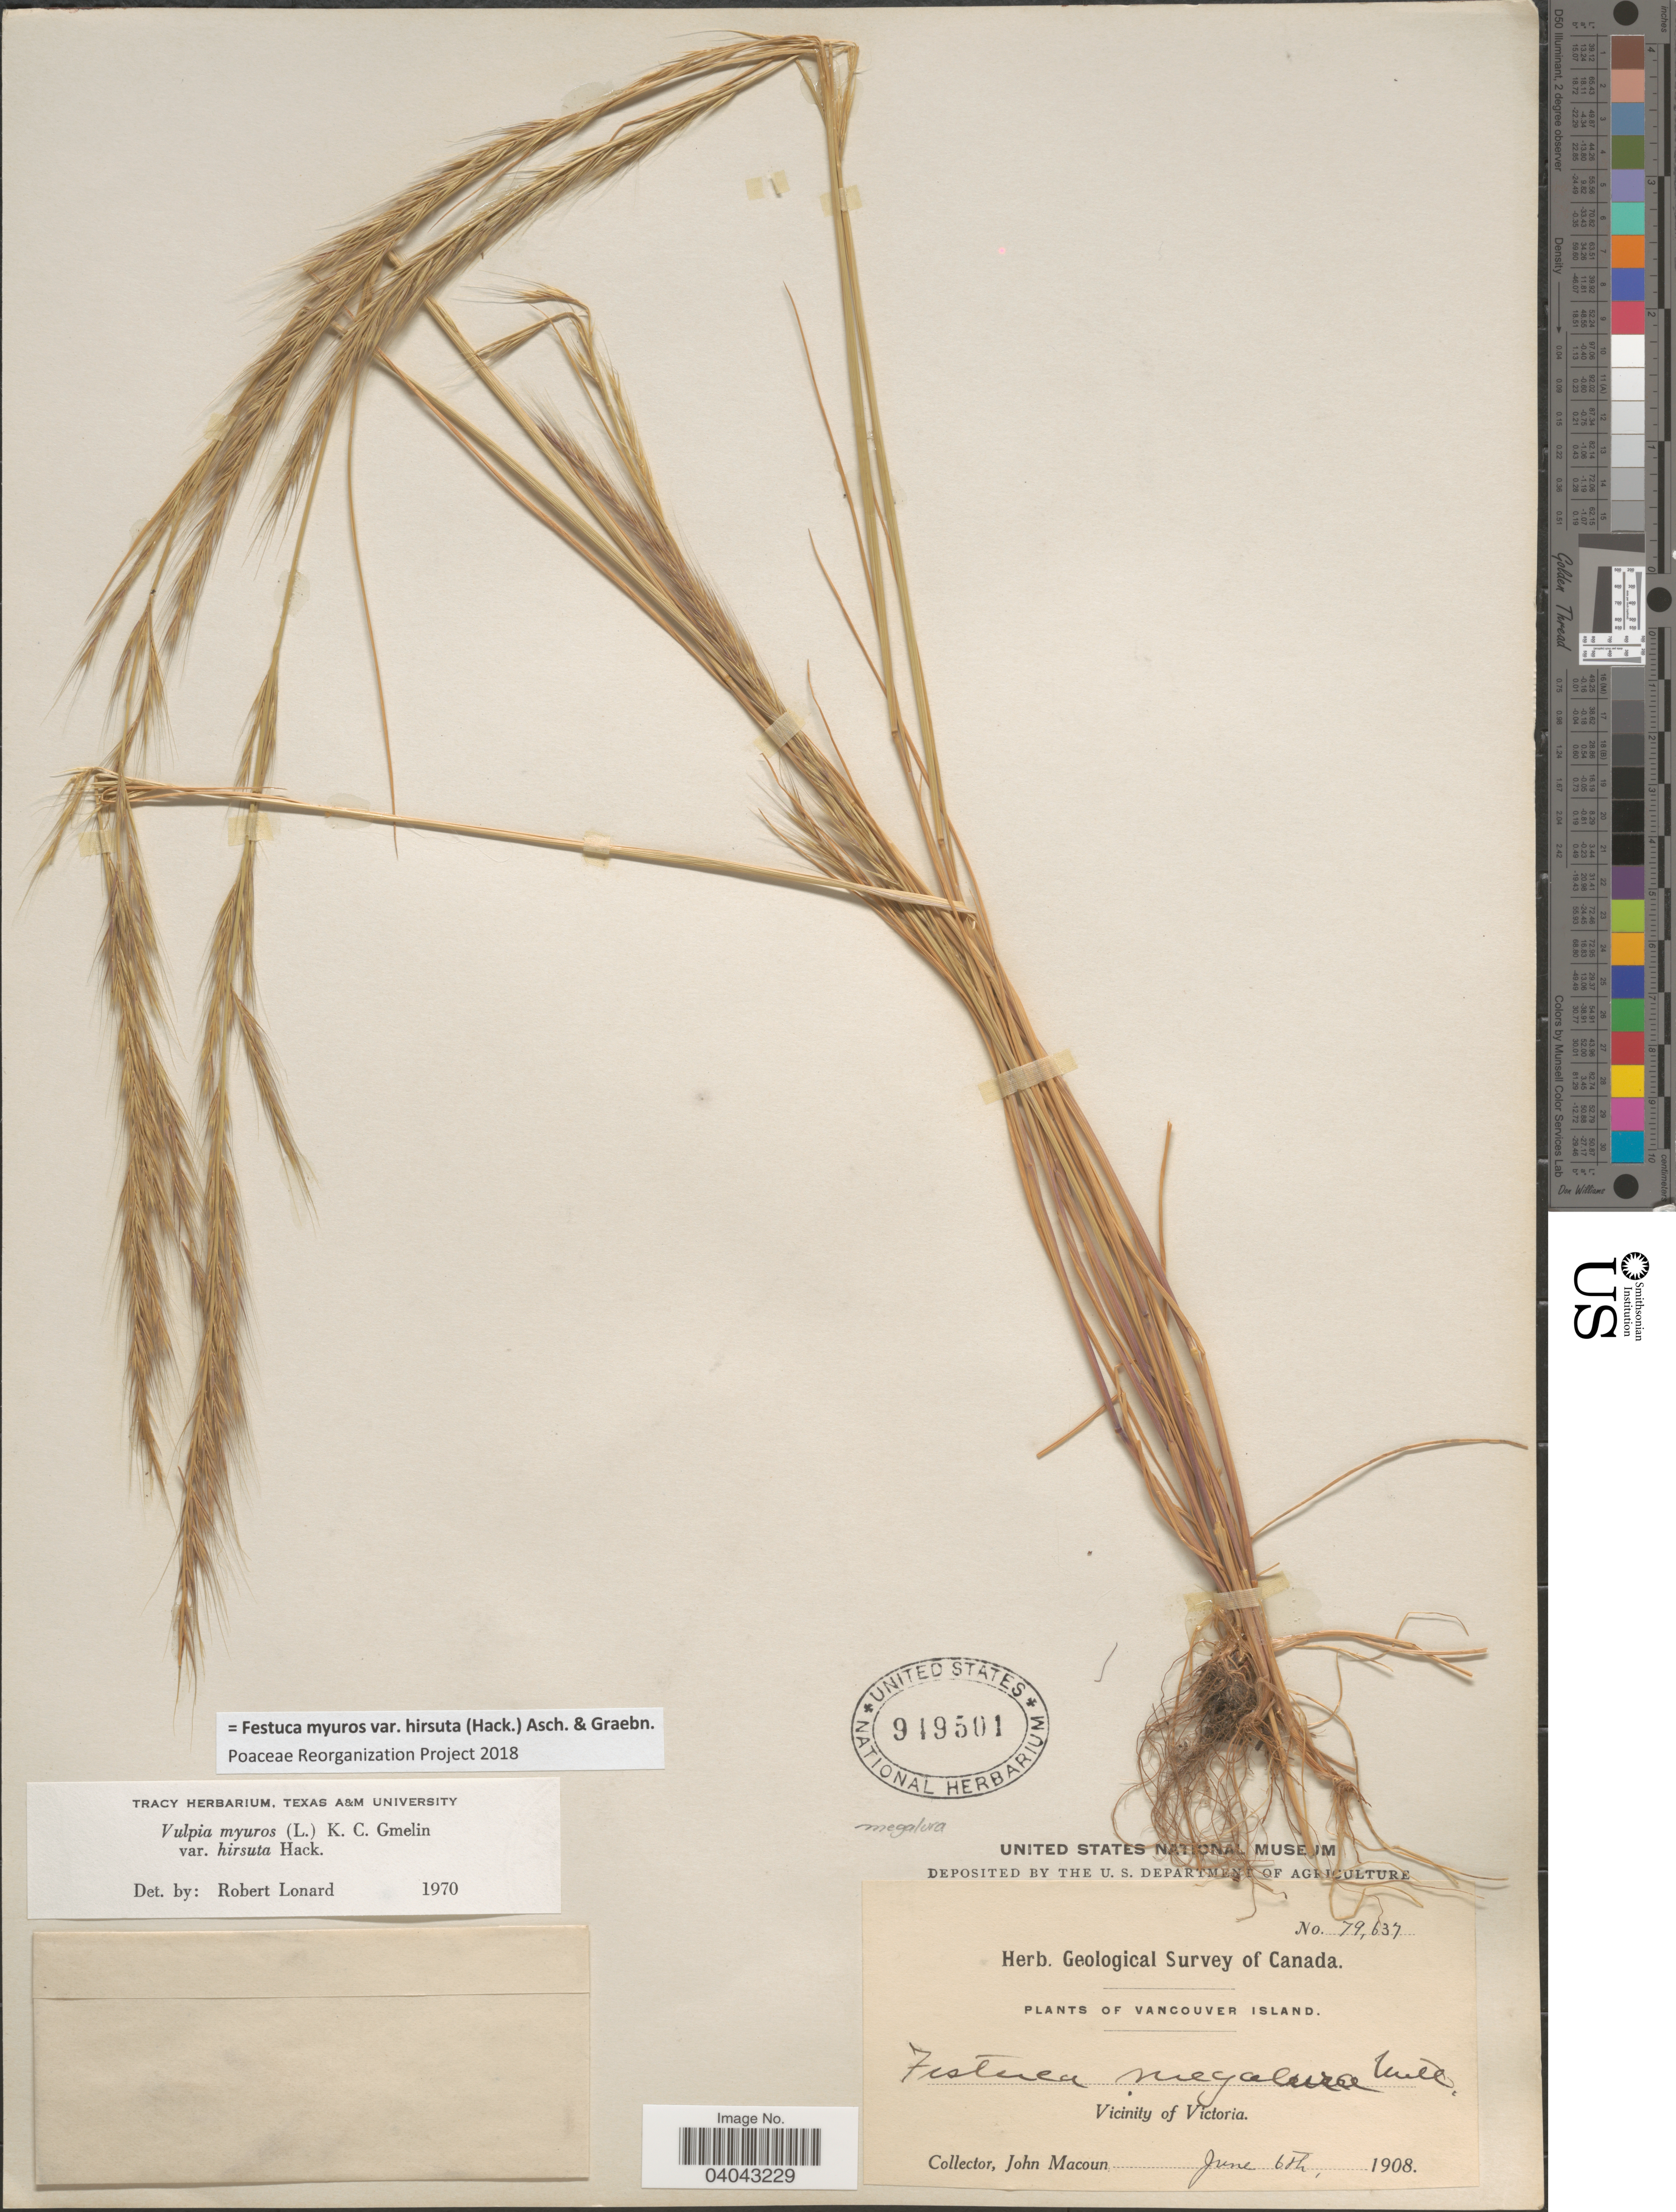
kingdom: Plantae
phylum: Tracheophyta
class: Liliopsida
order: Poales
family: Poaceae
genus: Festuca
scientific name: Festuca myuros var. hirsuta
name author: (Hack.) Asch. & Graebn.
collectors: J. Macoun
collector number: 79637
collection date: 1908-06-06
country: Canada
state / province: British Columbia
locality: Vancouver Island. Vicinity of Victoria.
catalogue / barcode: US 949501